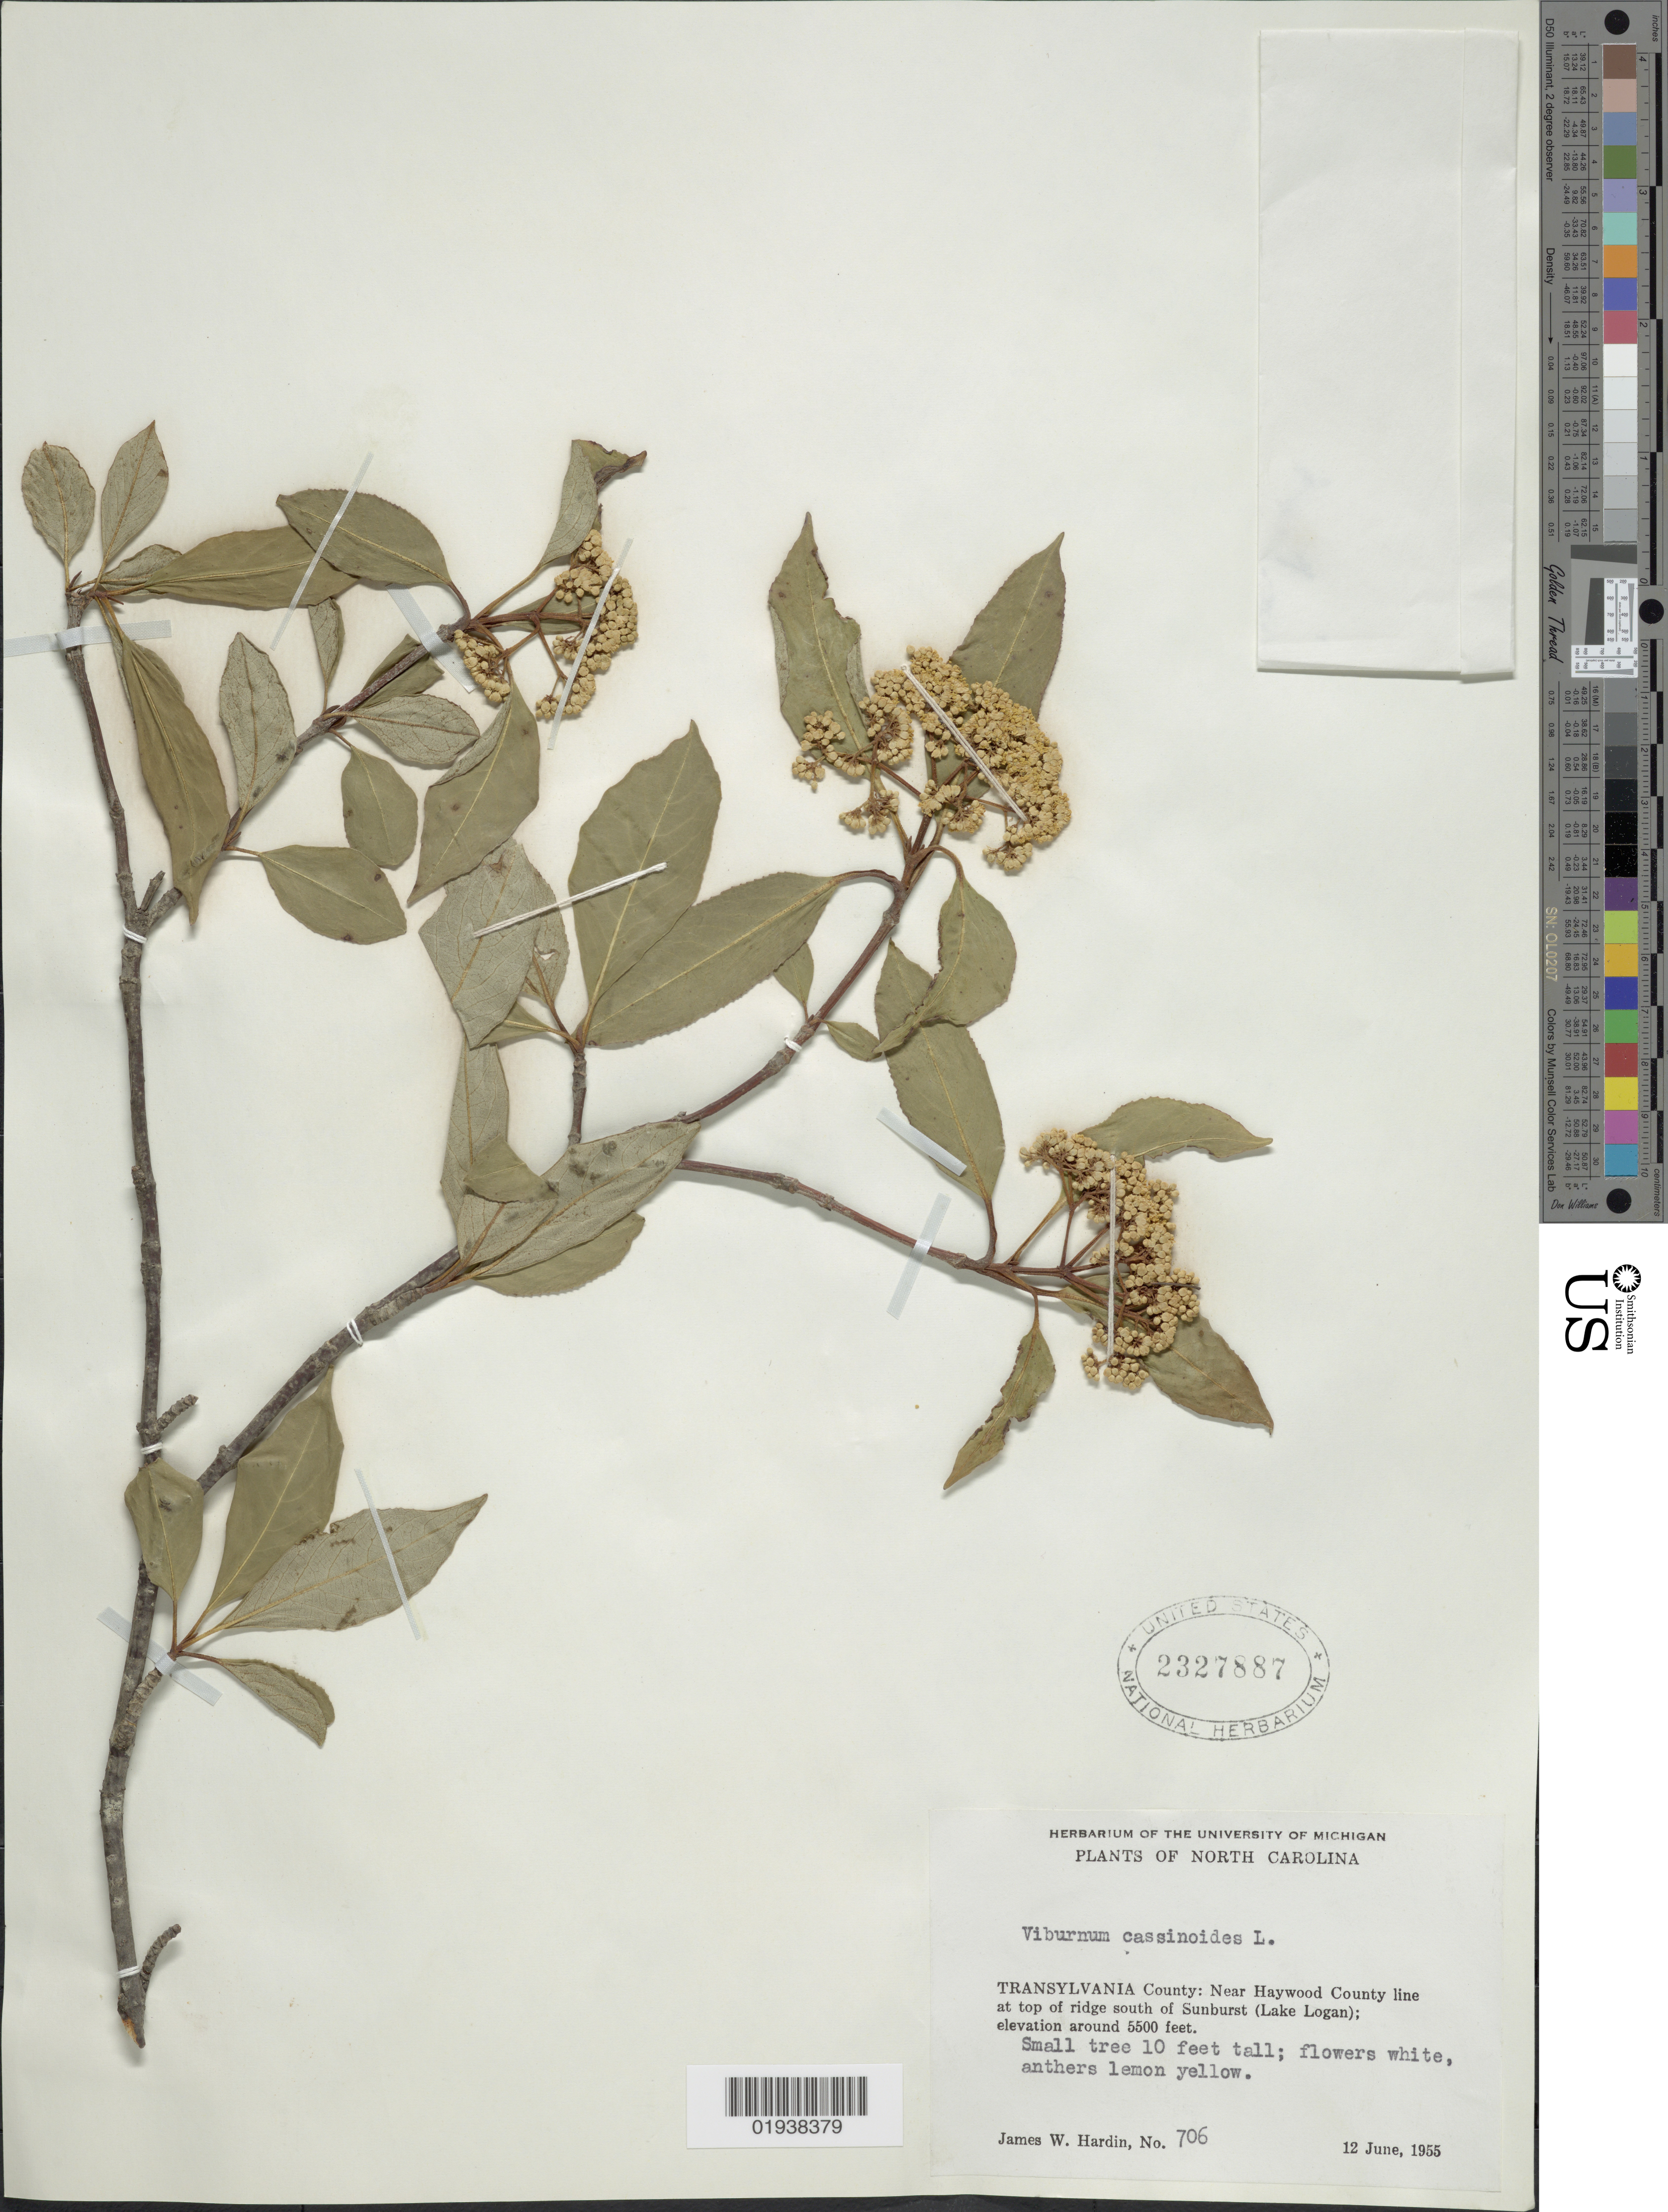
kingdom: Plantae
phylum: Tracheophyta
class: Magnoliopsida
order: Dipsacales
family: Viburnaceae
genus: Viburnum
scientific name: Viburnum cassinoides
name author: L.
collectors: J. Hardin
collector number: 706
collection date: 1955-06-12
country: United States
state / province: North Carolina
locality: Transylvania County: Near Haywood County line at top of ridge south of Sunburst (Lake Logan).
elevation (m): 1676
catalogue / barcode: US 2327887